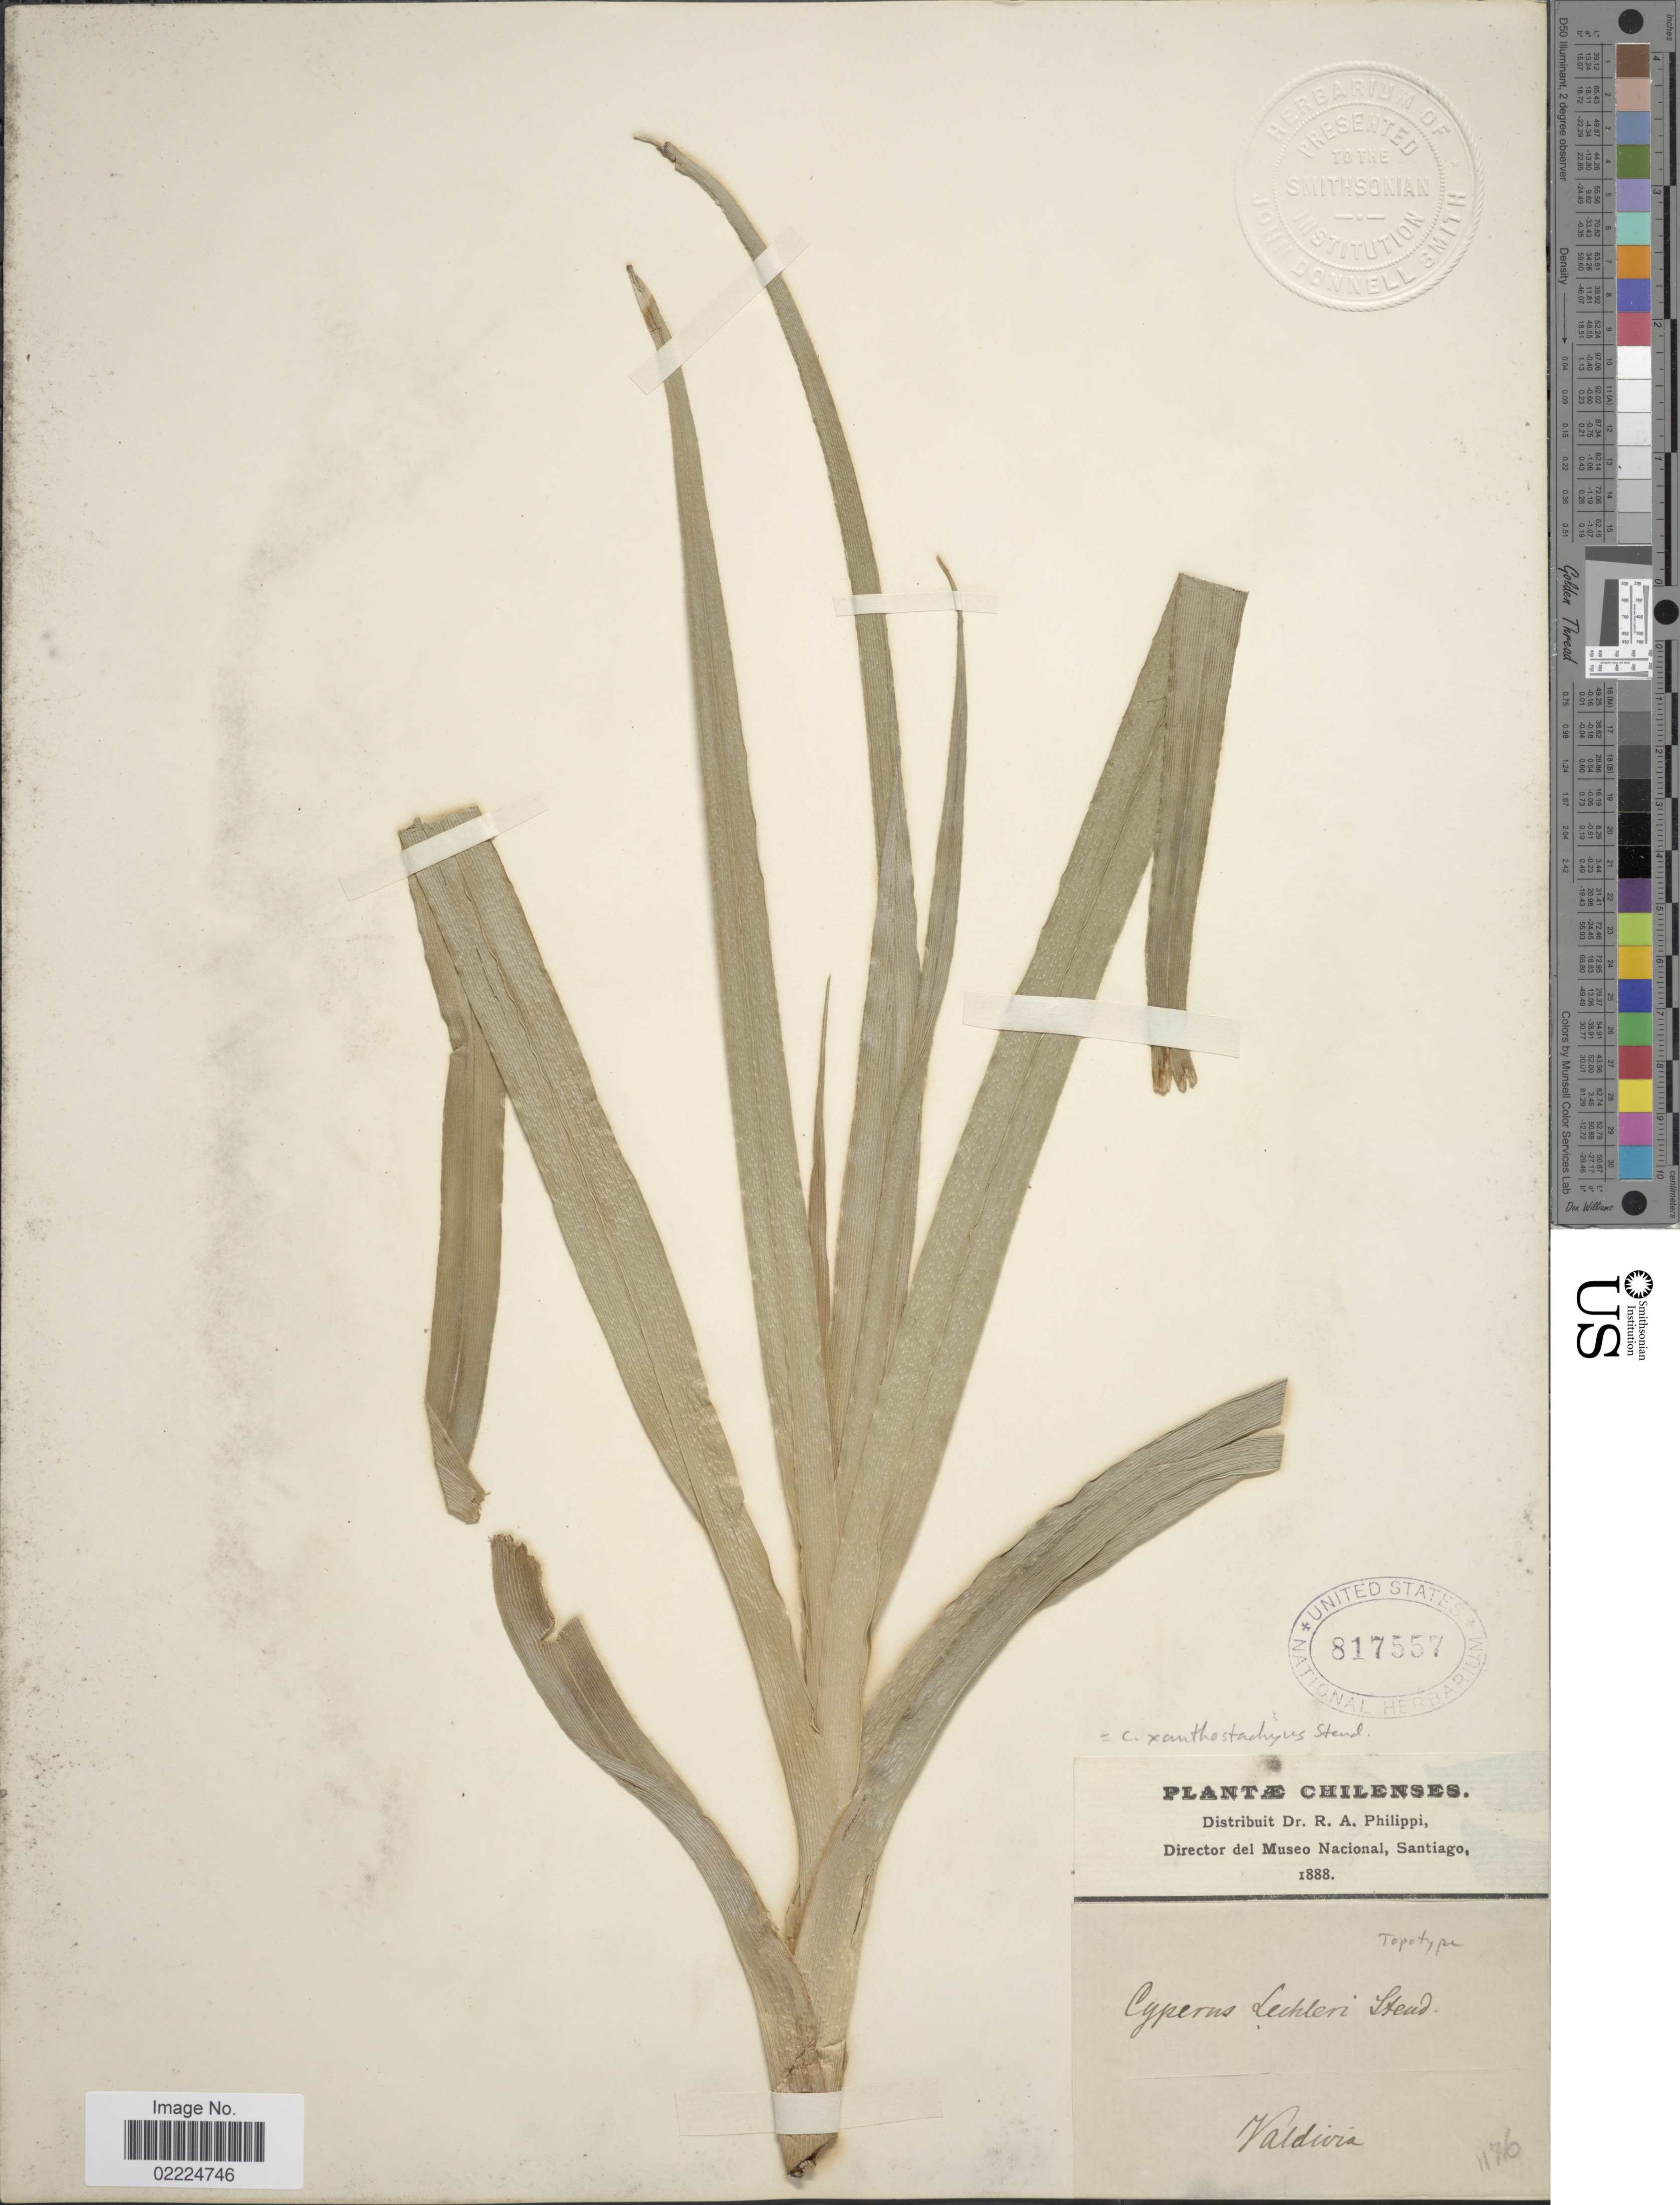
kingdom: Plantae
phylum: Tracheophyta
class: Liliopsida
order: Poales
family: Cyperaceae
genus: Cyperus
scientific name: Cyperus xanthostachyus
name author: Steud.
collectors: R. A. Philippi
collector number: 1176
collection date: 1888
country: Chile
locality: Valdivia.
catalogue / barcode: US 817557